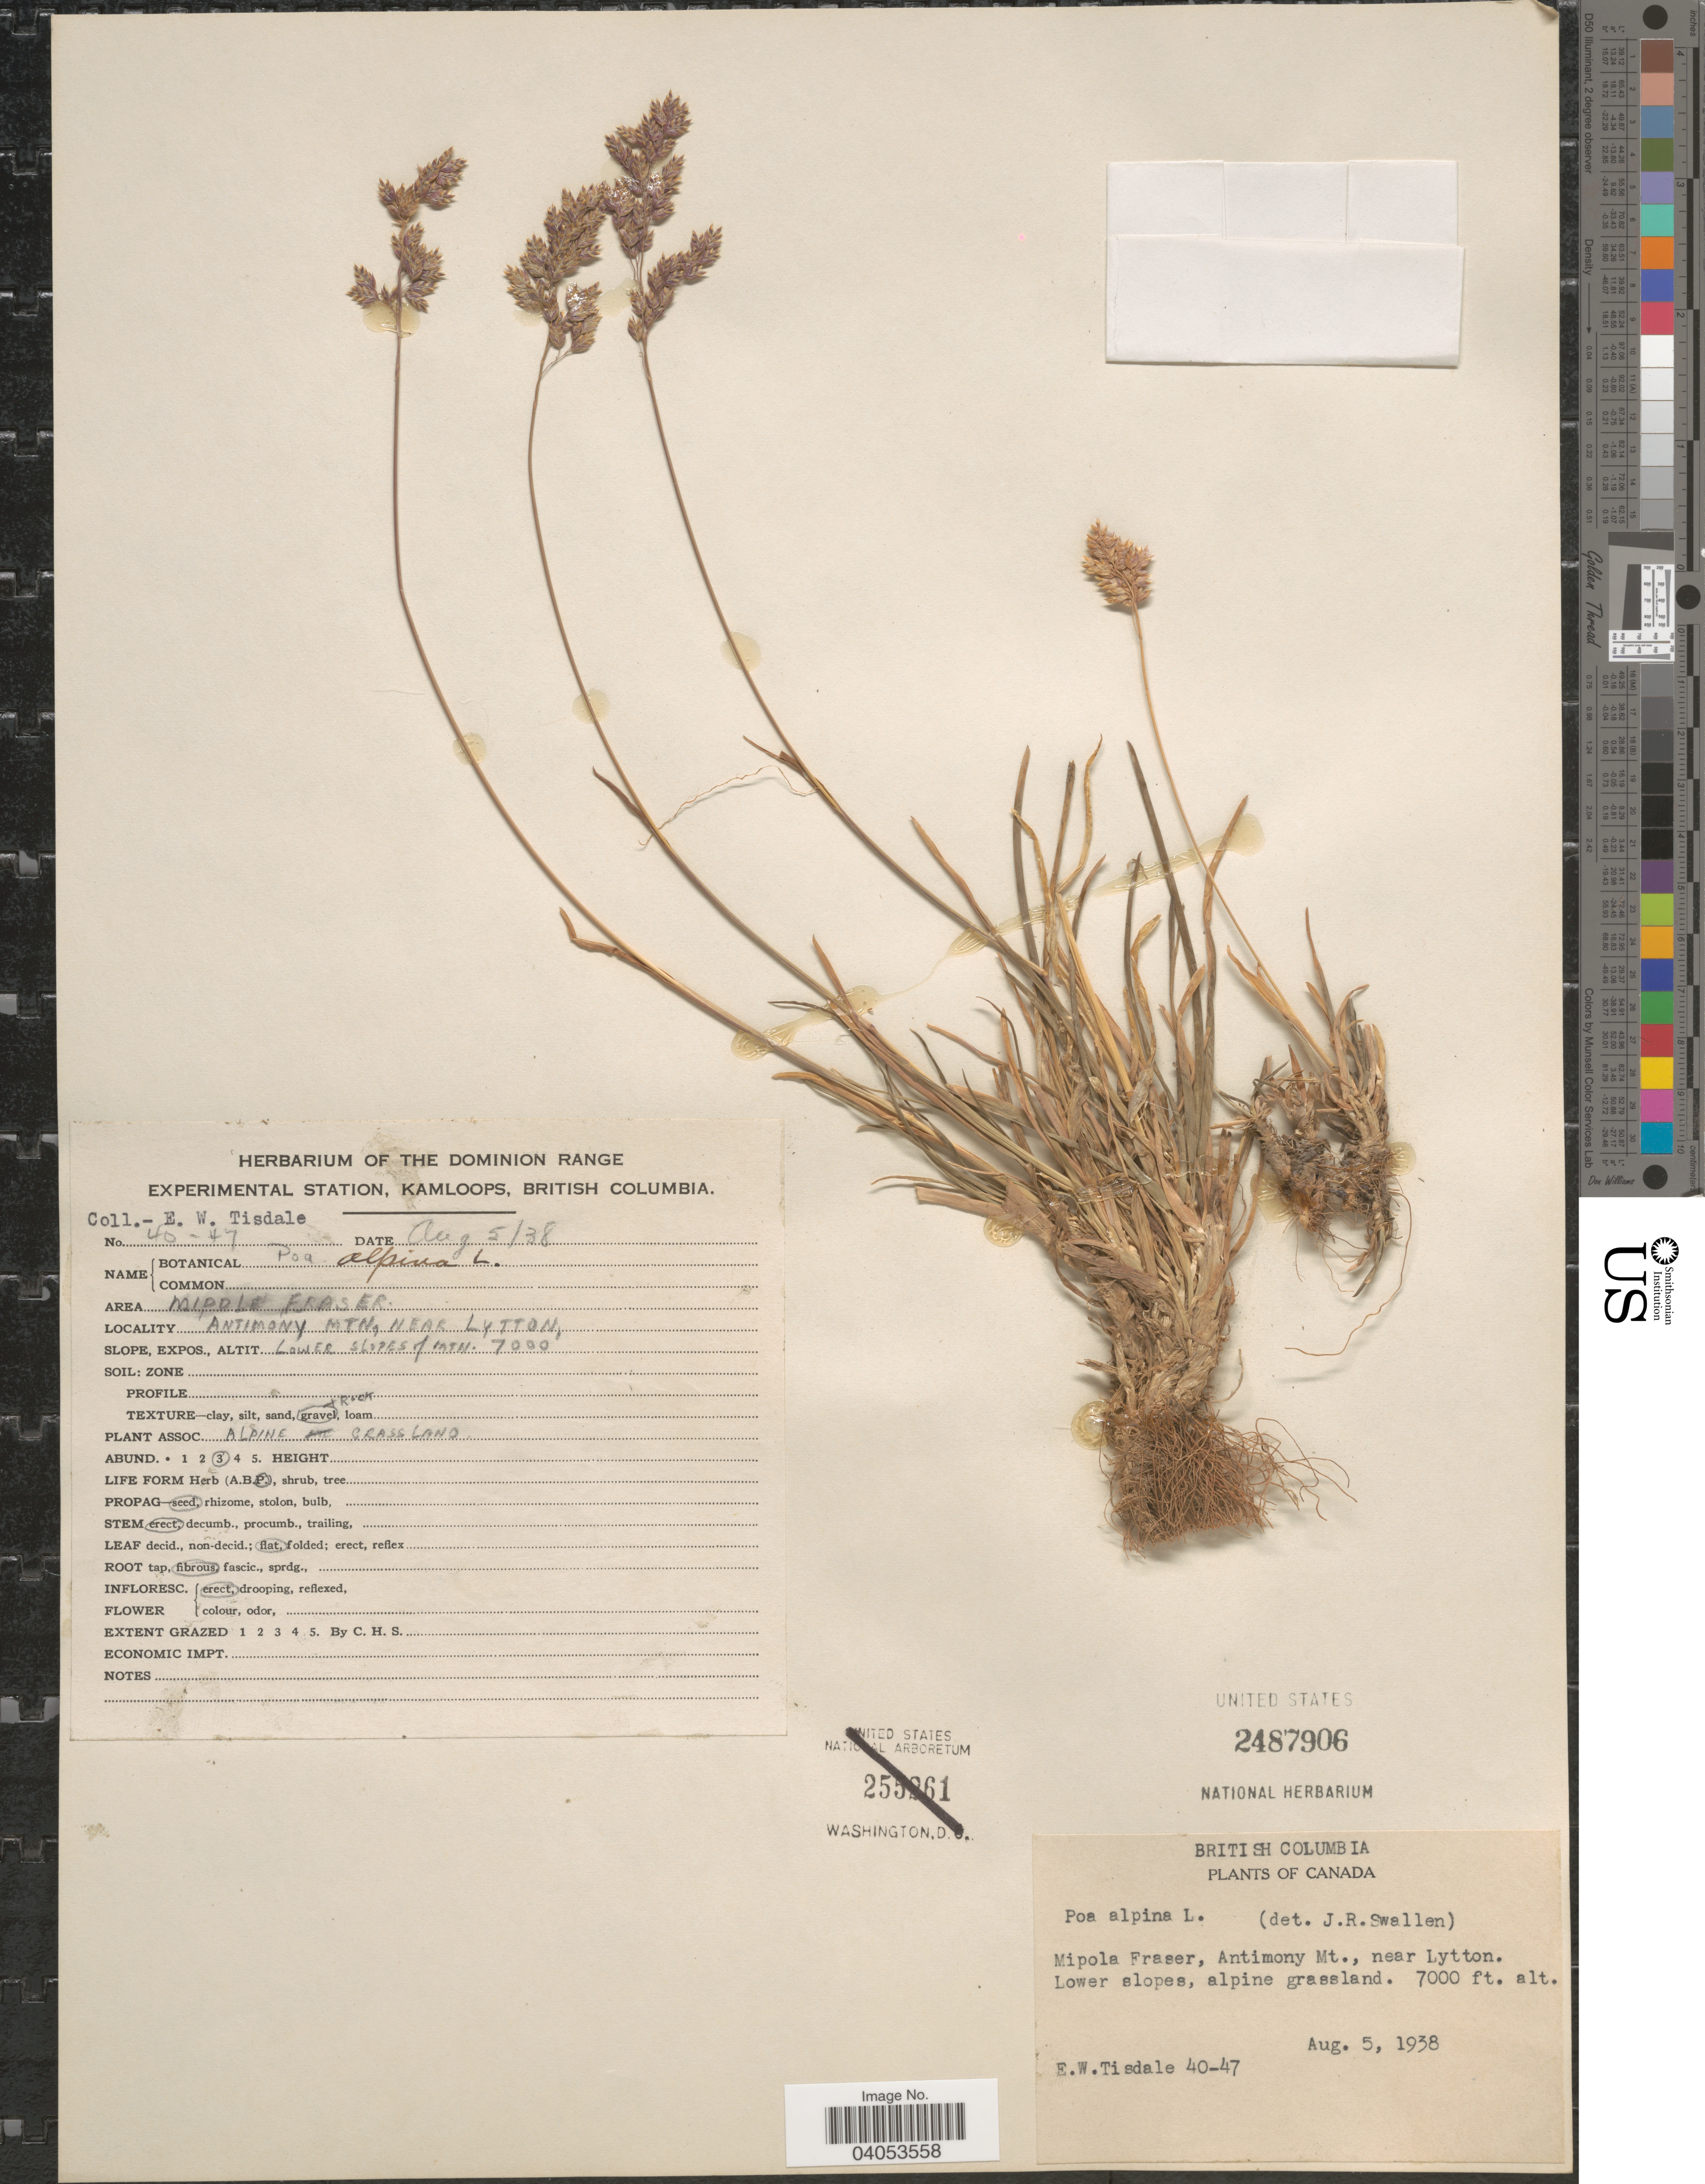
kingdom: Plantae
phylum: Tracheophyta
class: Liliopsida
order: Poales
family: Poaceae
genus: Poa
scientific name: Poa alpina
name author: L.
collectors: E. Tisdale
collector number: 40-47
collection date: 1938-08-05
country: Canada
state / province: British Columbia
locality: Area Mipola Fraser. Antimony Mtn., near Lytton.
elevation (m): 2134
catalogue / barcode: US 2487906